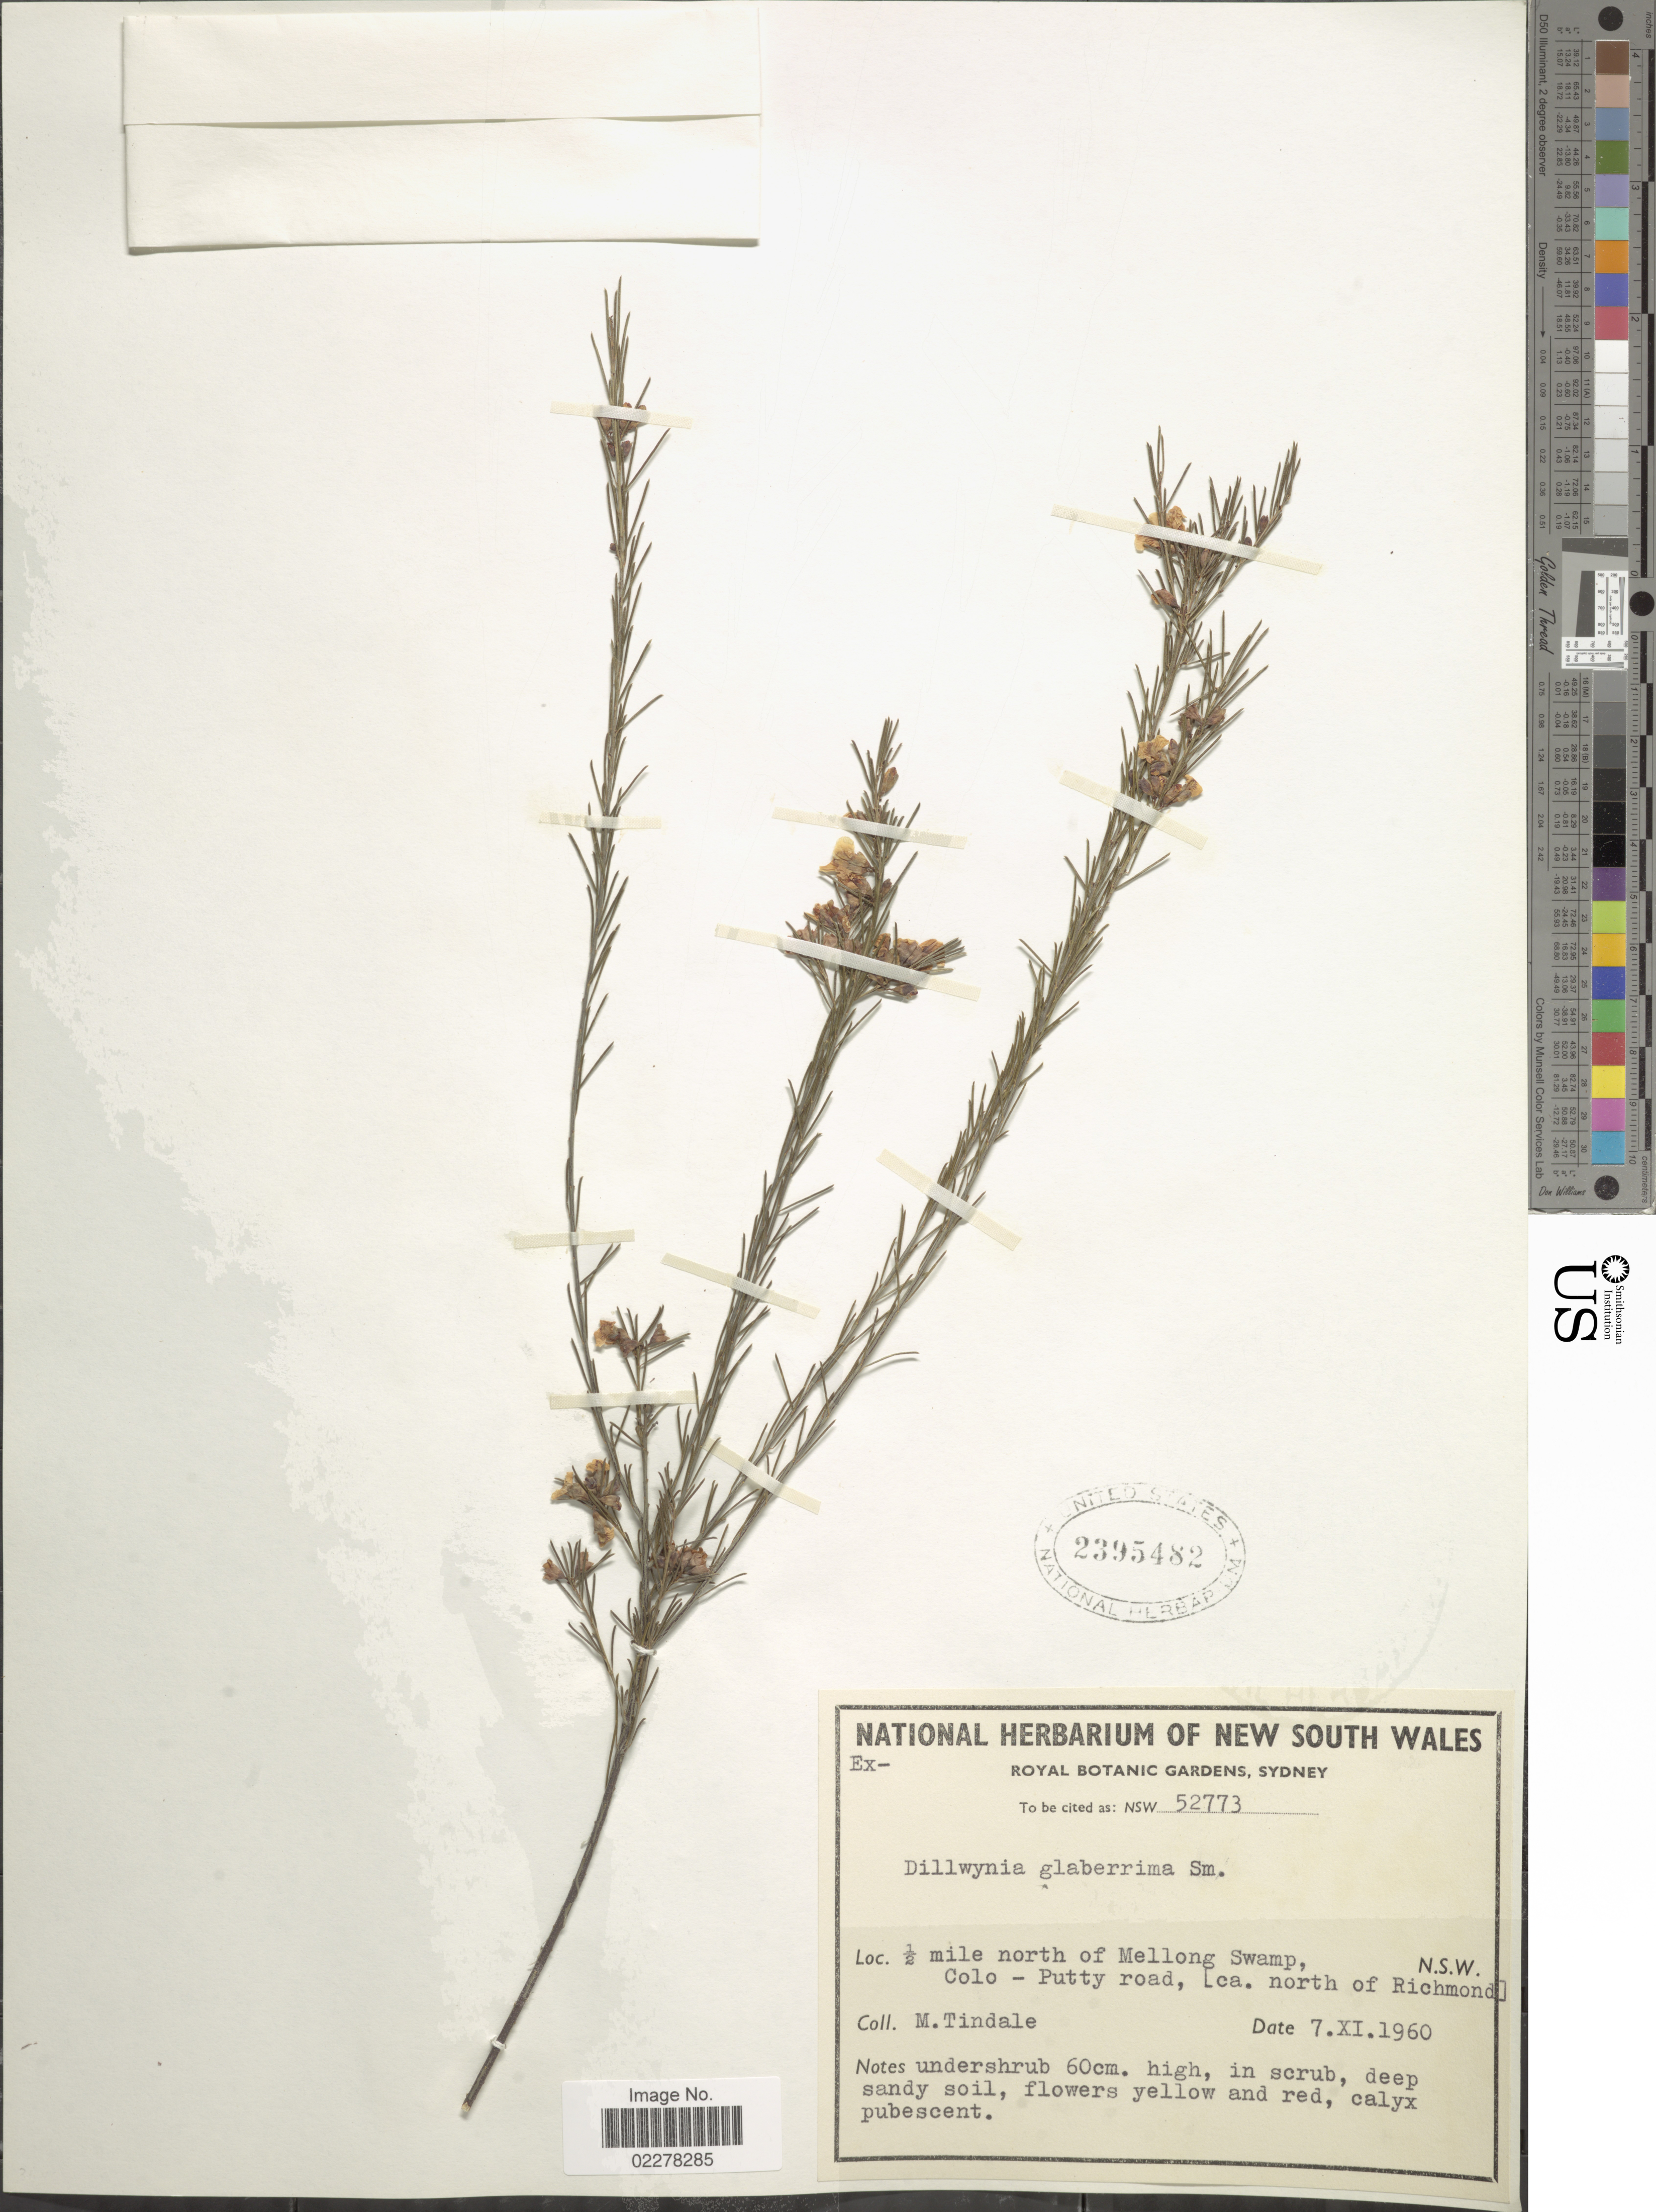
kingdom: Plantae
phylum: Tracheophyta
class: Magnoliopsida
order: Fabales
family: Fabaceae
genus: Dillwynia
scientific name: Dillwynia glaberrima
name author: Sm.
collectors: M. D. Tindale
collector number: NSW52773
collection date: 1960-11-07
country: Australia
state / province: New South Wales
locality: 1/2 mile north of Mellong Swamp, Colo - Putty road, [ca. north of Richmond]. N.S.W.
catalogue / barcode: US 2395482